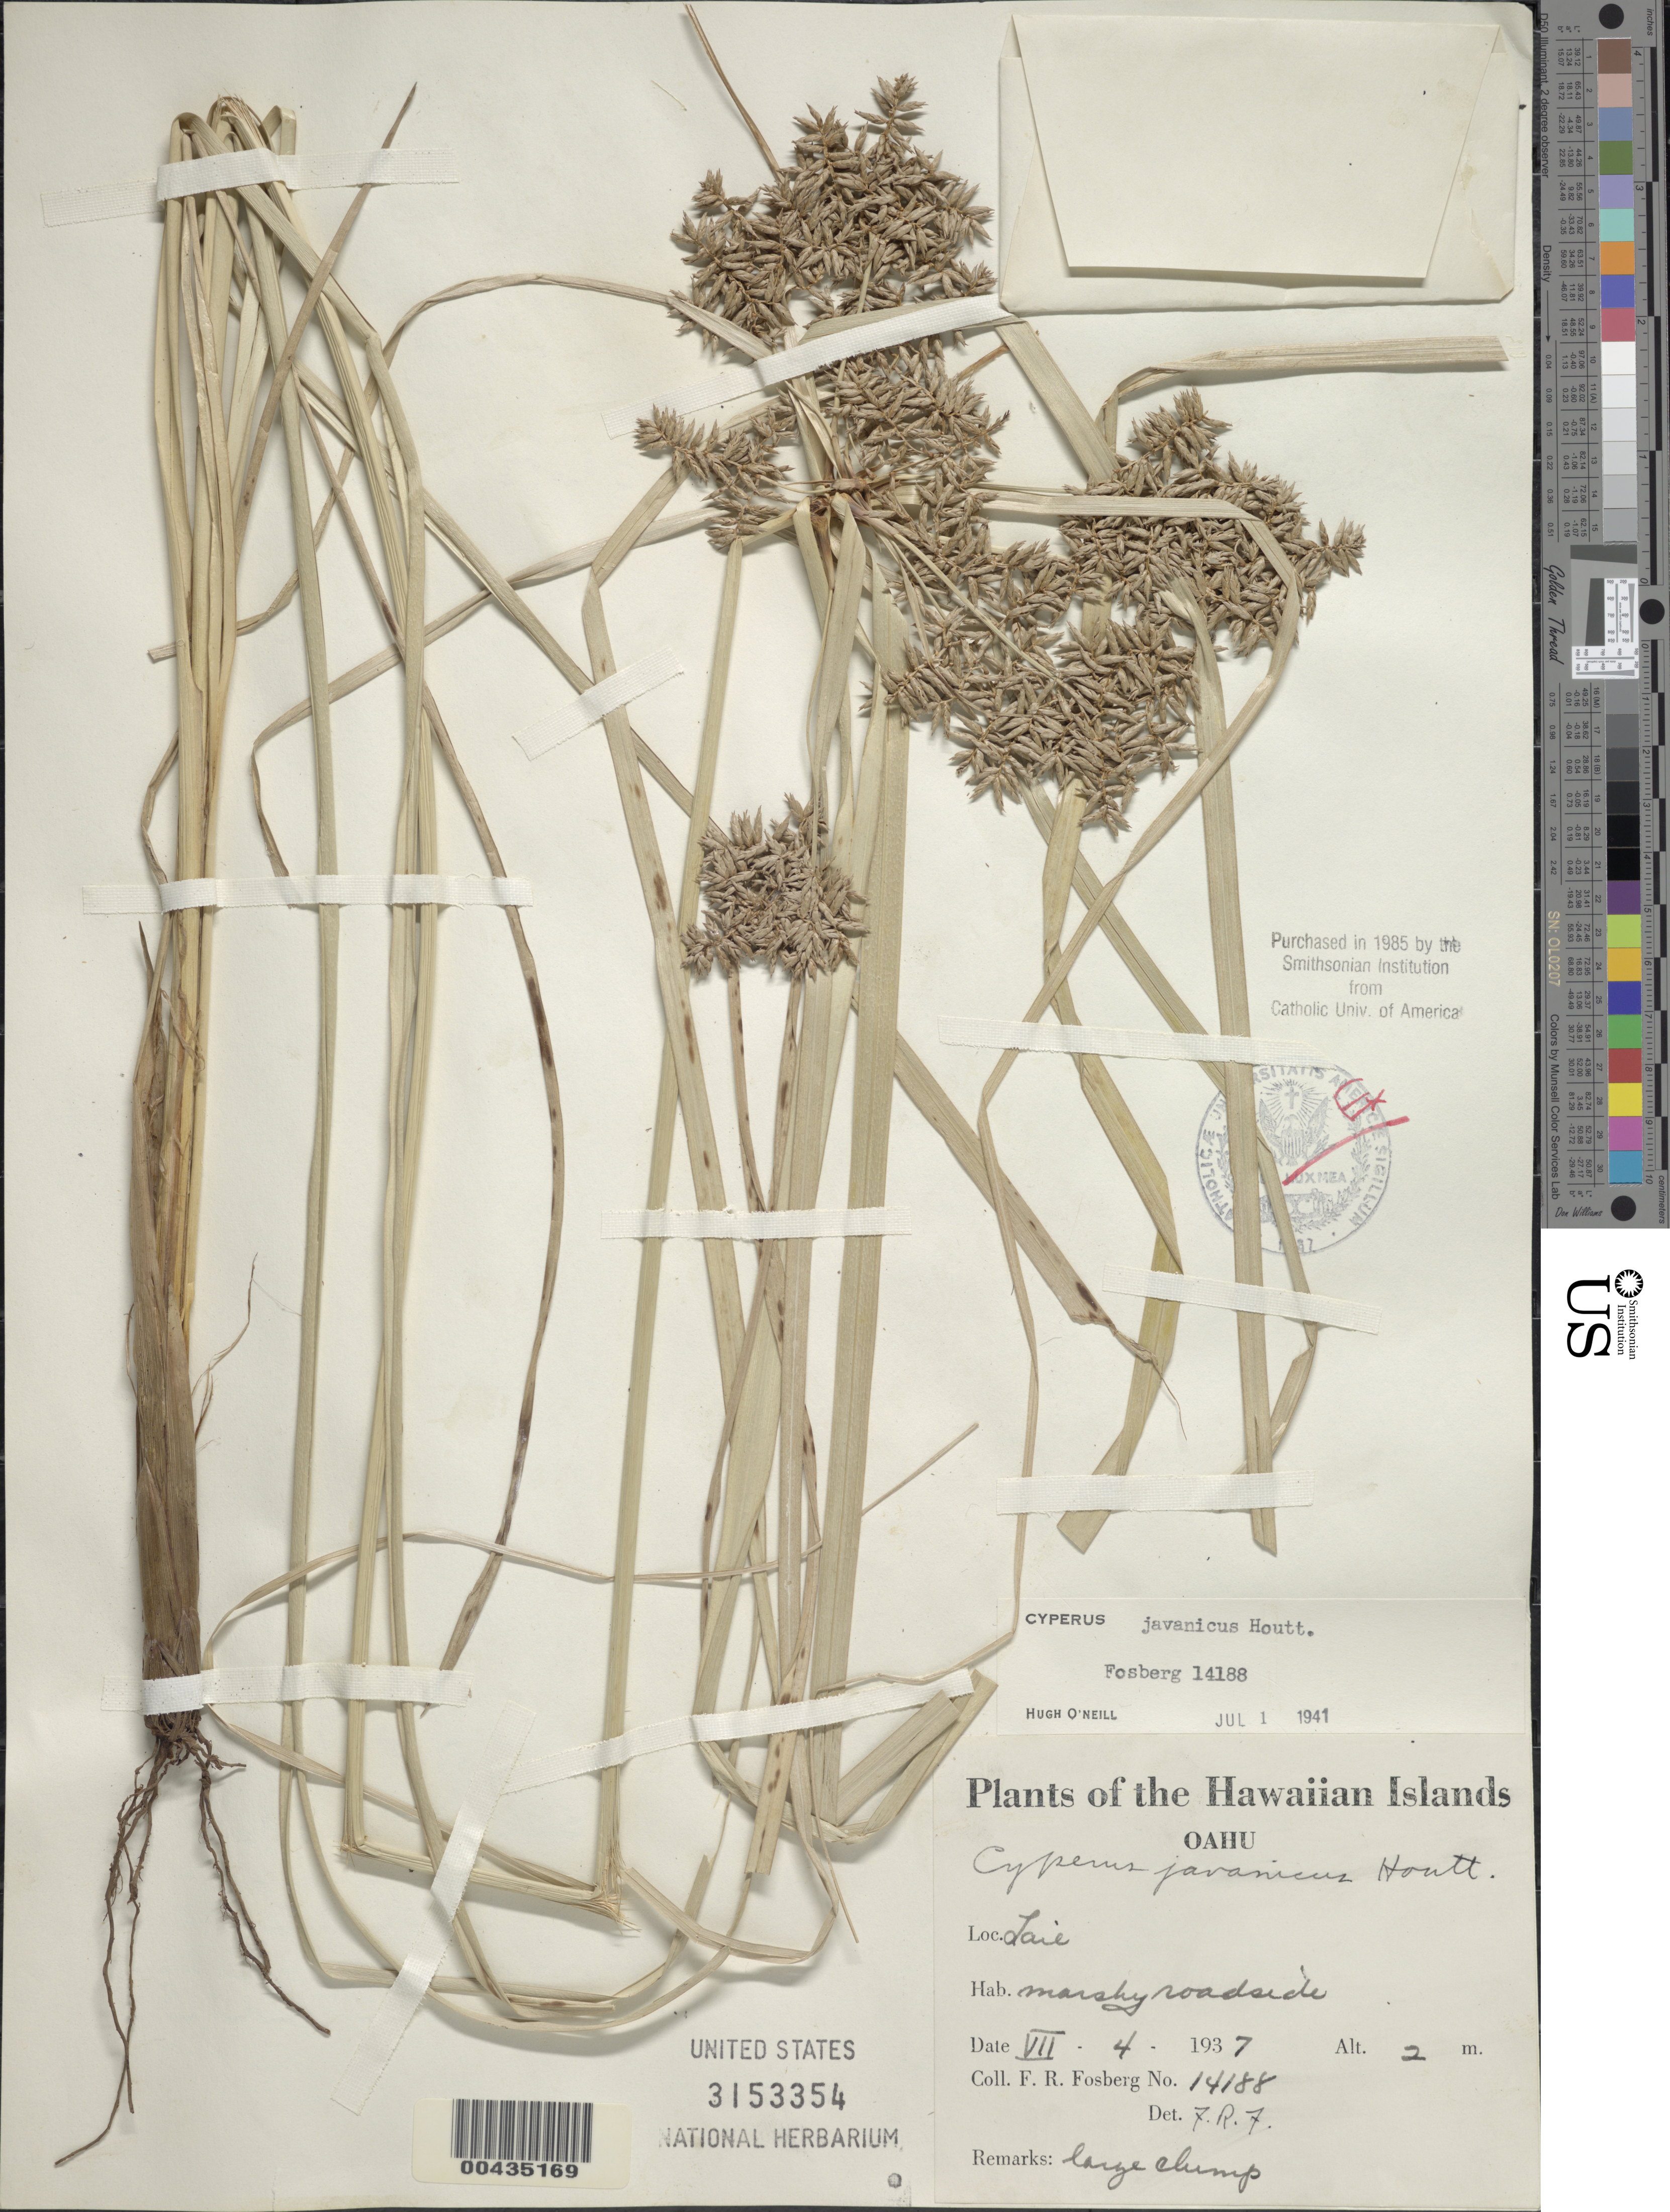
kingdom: Plantae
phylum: Tracheophyta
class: Liliopsida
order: Poales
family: Cyperaceae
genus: Cyperus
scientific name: Cyperus javanicus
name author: Houtt.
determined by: O'Neill, Hugh T.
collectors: F. R. Fosberg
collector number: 14188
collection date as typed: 4 Jul 1937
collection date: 1937-07-04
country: United States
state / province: Hawaii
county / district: Honolulu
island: Oahu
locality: Laie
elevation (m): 2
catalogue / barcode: US 3153354